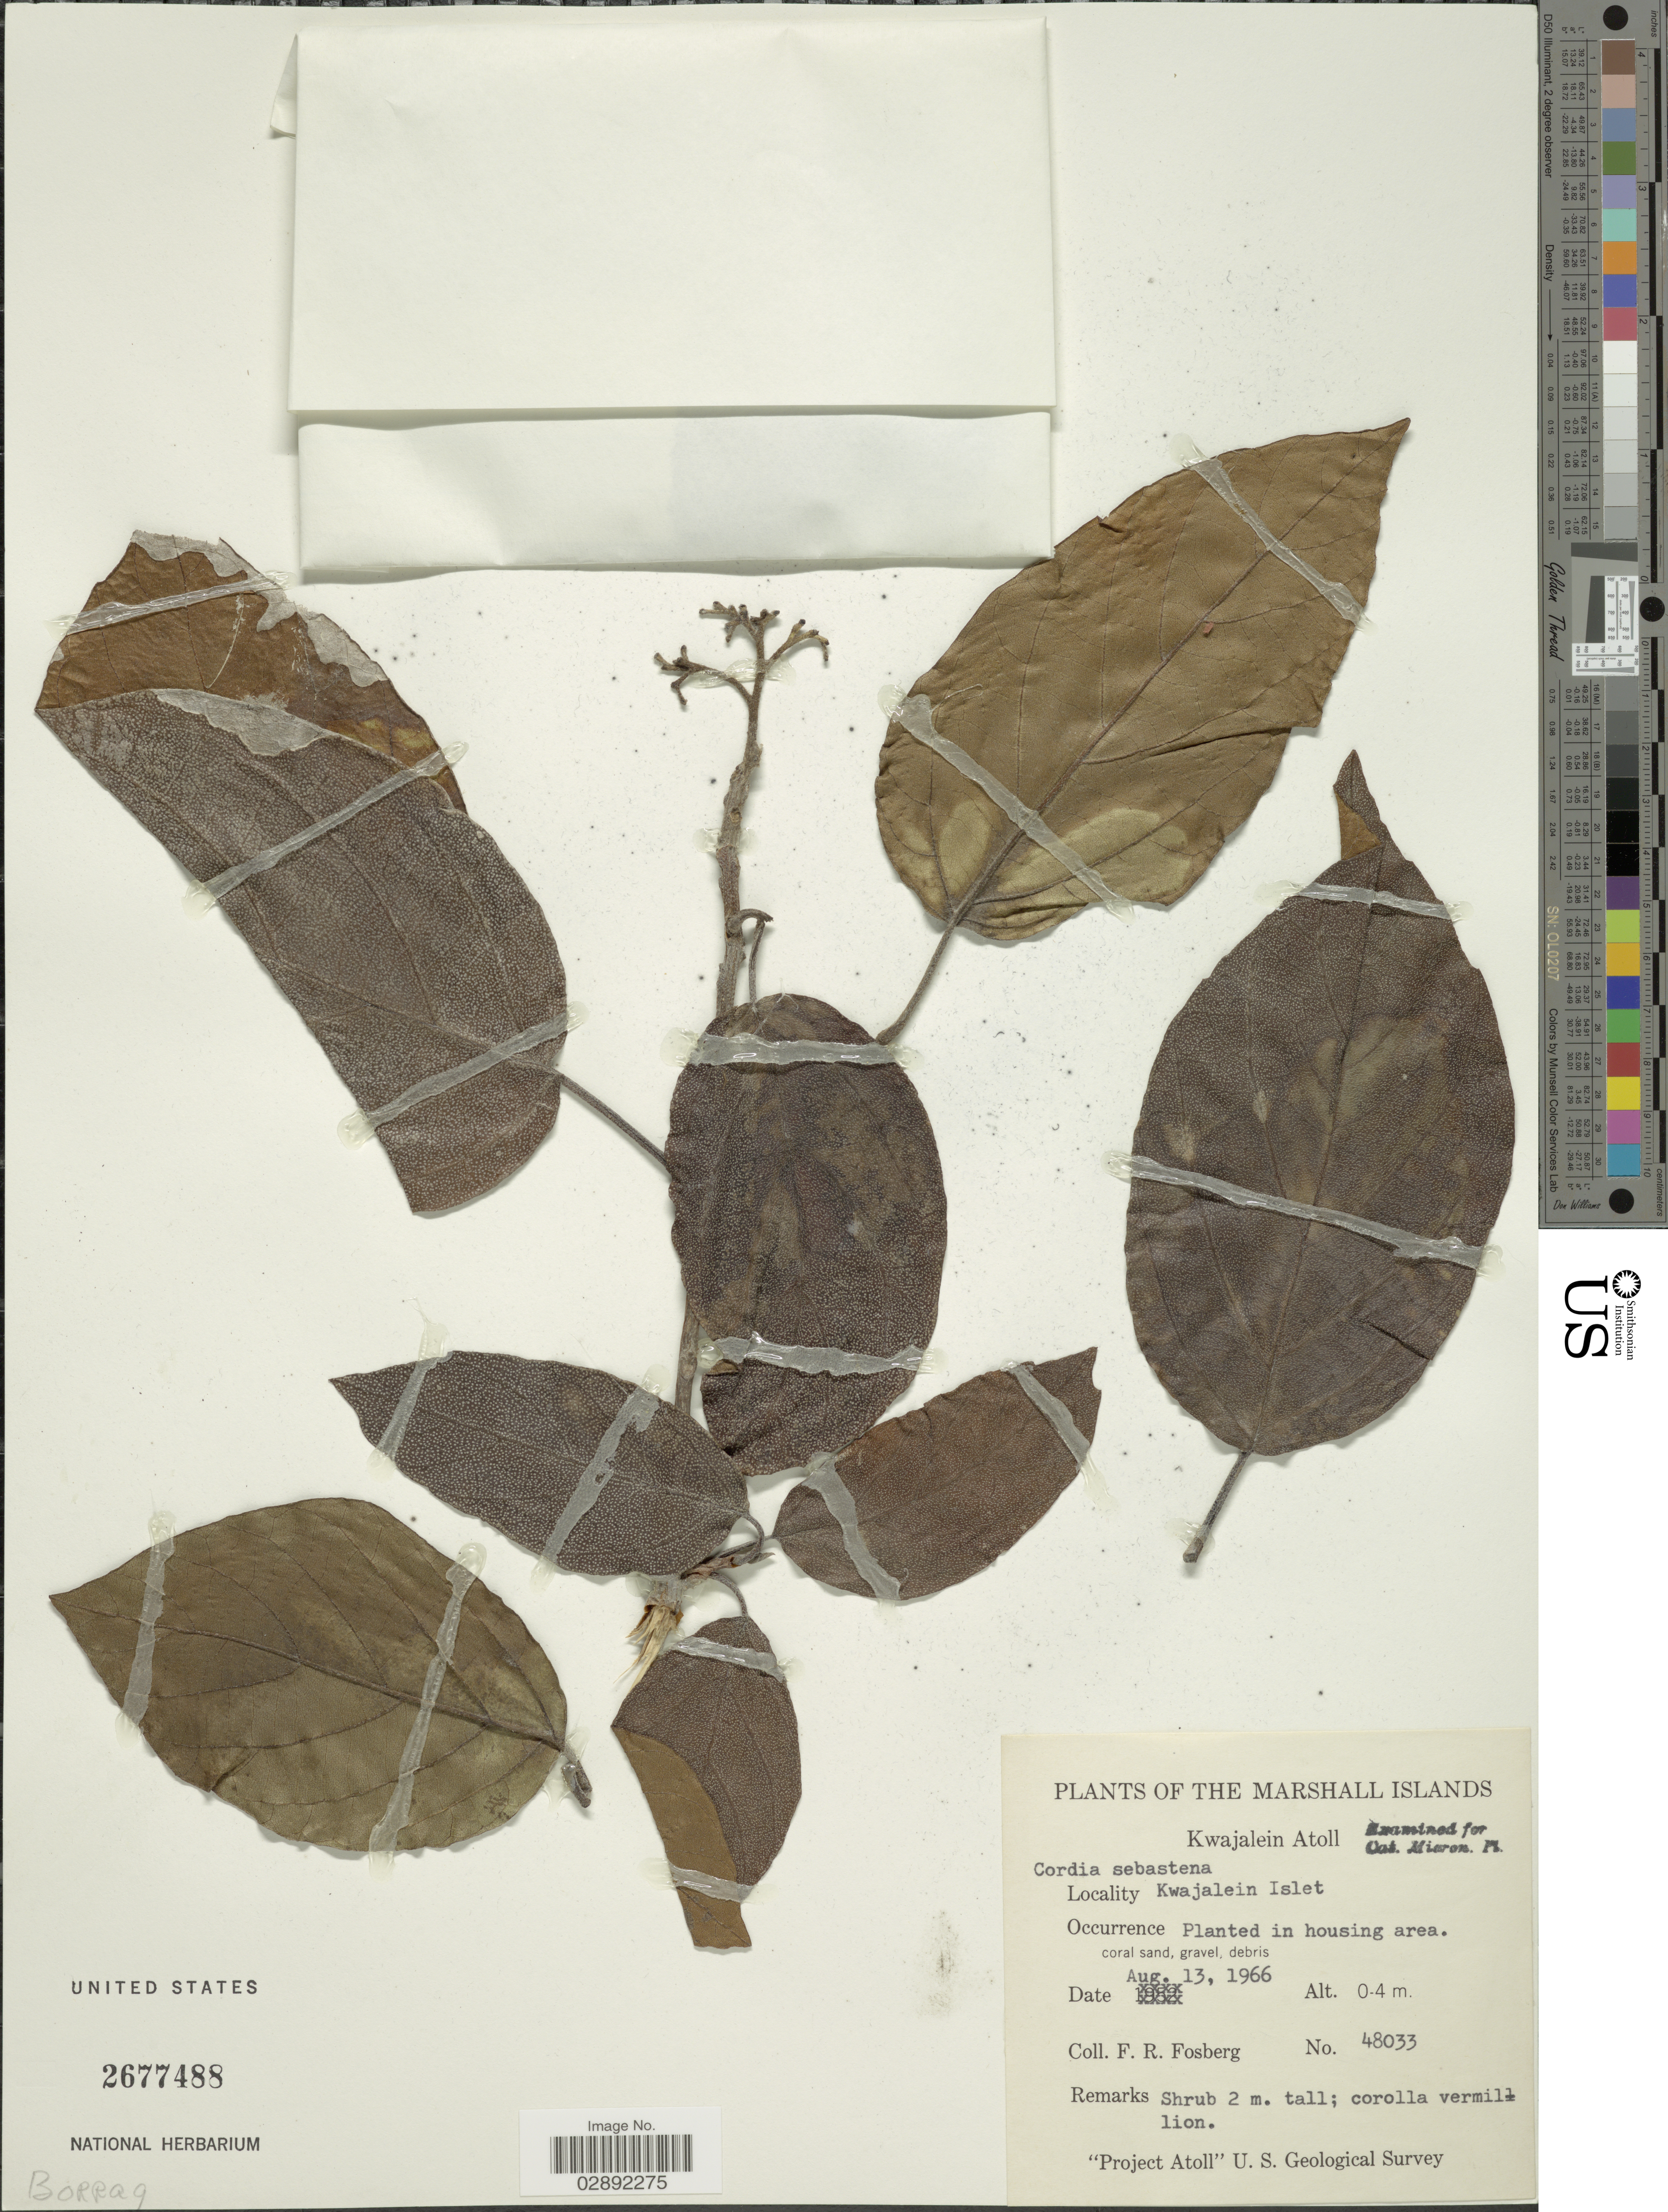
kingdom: Plantae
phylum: Tracheophyta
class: Magnoliopsida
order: Boraginales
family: Cordiaceae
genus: Cordia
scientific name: Cordia sebestena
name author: L.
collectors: F. R. Fosberg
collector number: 48033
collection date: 1966-08-13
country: Marshall Islands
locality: Kwajalein Atoll. Kwajalein Islet.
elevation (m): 0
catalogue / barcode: US 2677488